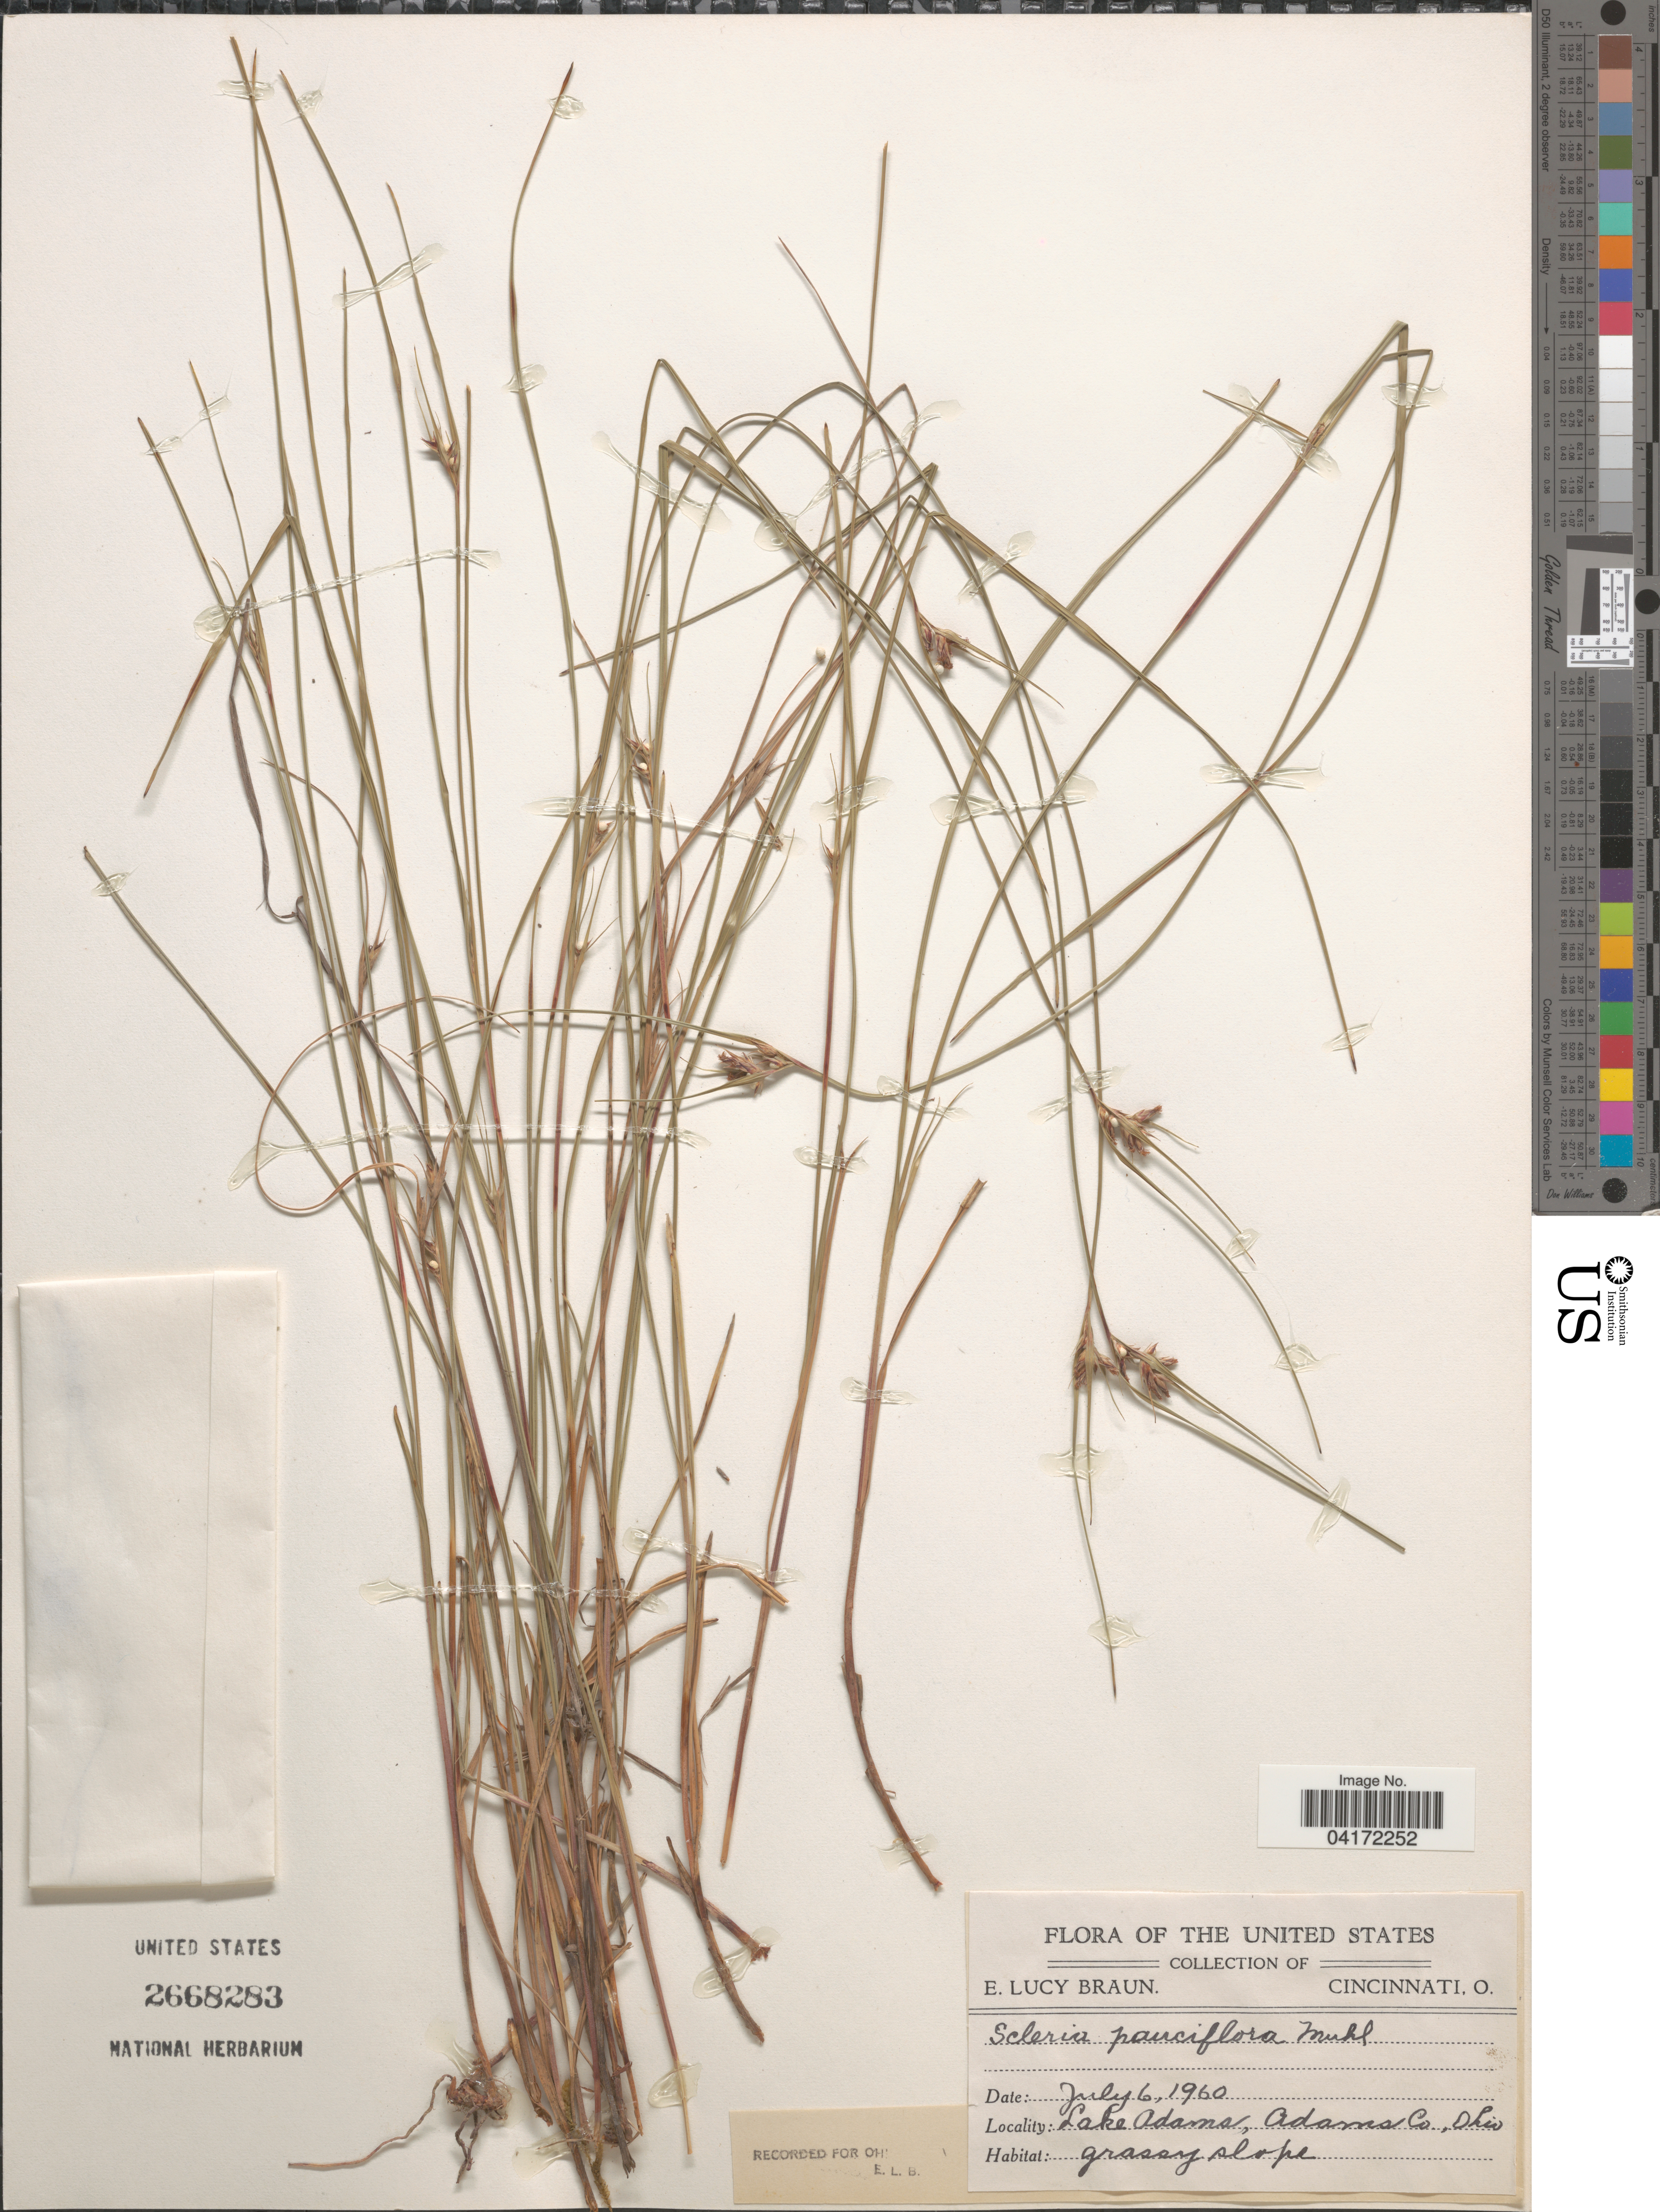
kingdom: Plantae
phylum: Tracheophyta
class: Liliopsida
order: Poales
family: Cyperaceae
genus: Scleria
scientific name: Scleria pauciflora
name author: Muhl. ex Willd.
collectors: E. L. Braun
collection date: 1960-07-06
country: United States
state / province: Ohio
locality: Lake Adams, Adams Co.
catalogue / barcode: US 2668283